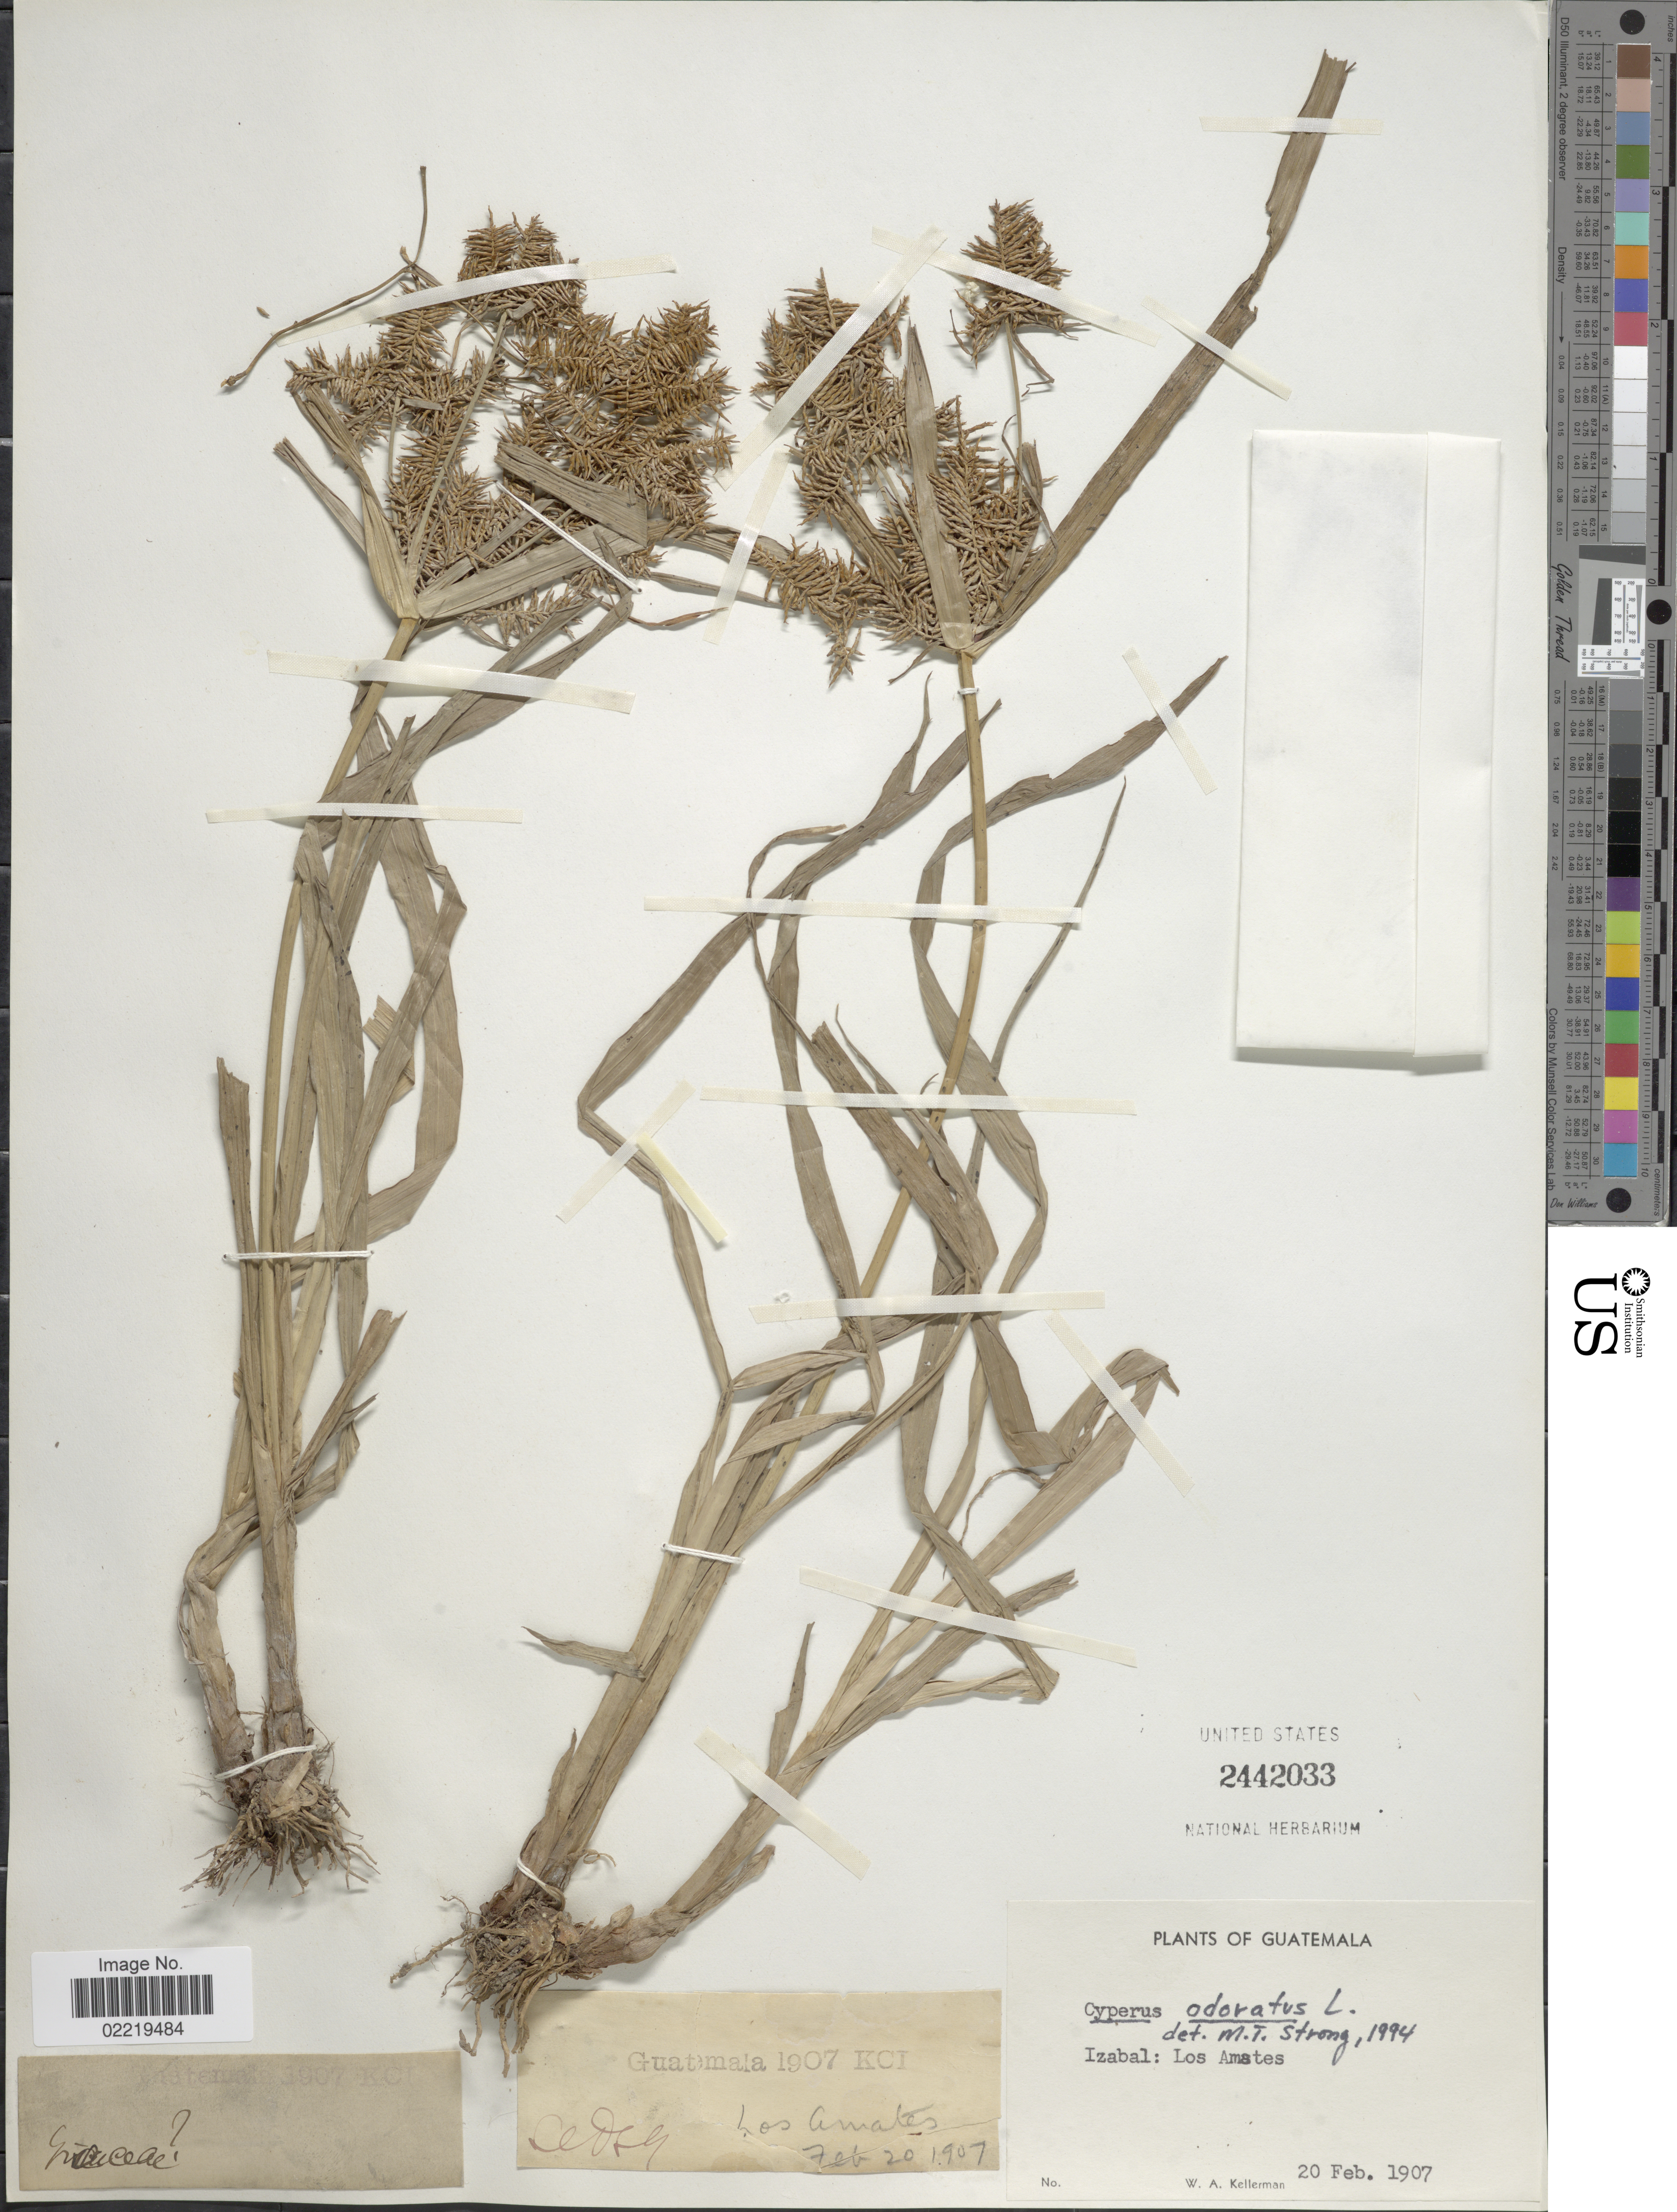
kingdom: Plantae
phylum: Tracheophyta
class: Liliopsida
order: Poales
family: Cyperaceae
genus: Cyperus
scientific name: Cyperus odoratus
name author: L.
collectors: W. Kellerman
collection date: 1907-02-20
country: Guatemala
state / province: Izabal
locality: Los Amates.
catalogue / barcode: US 2442033